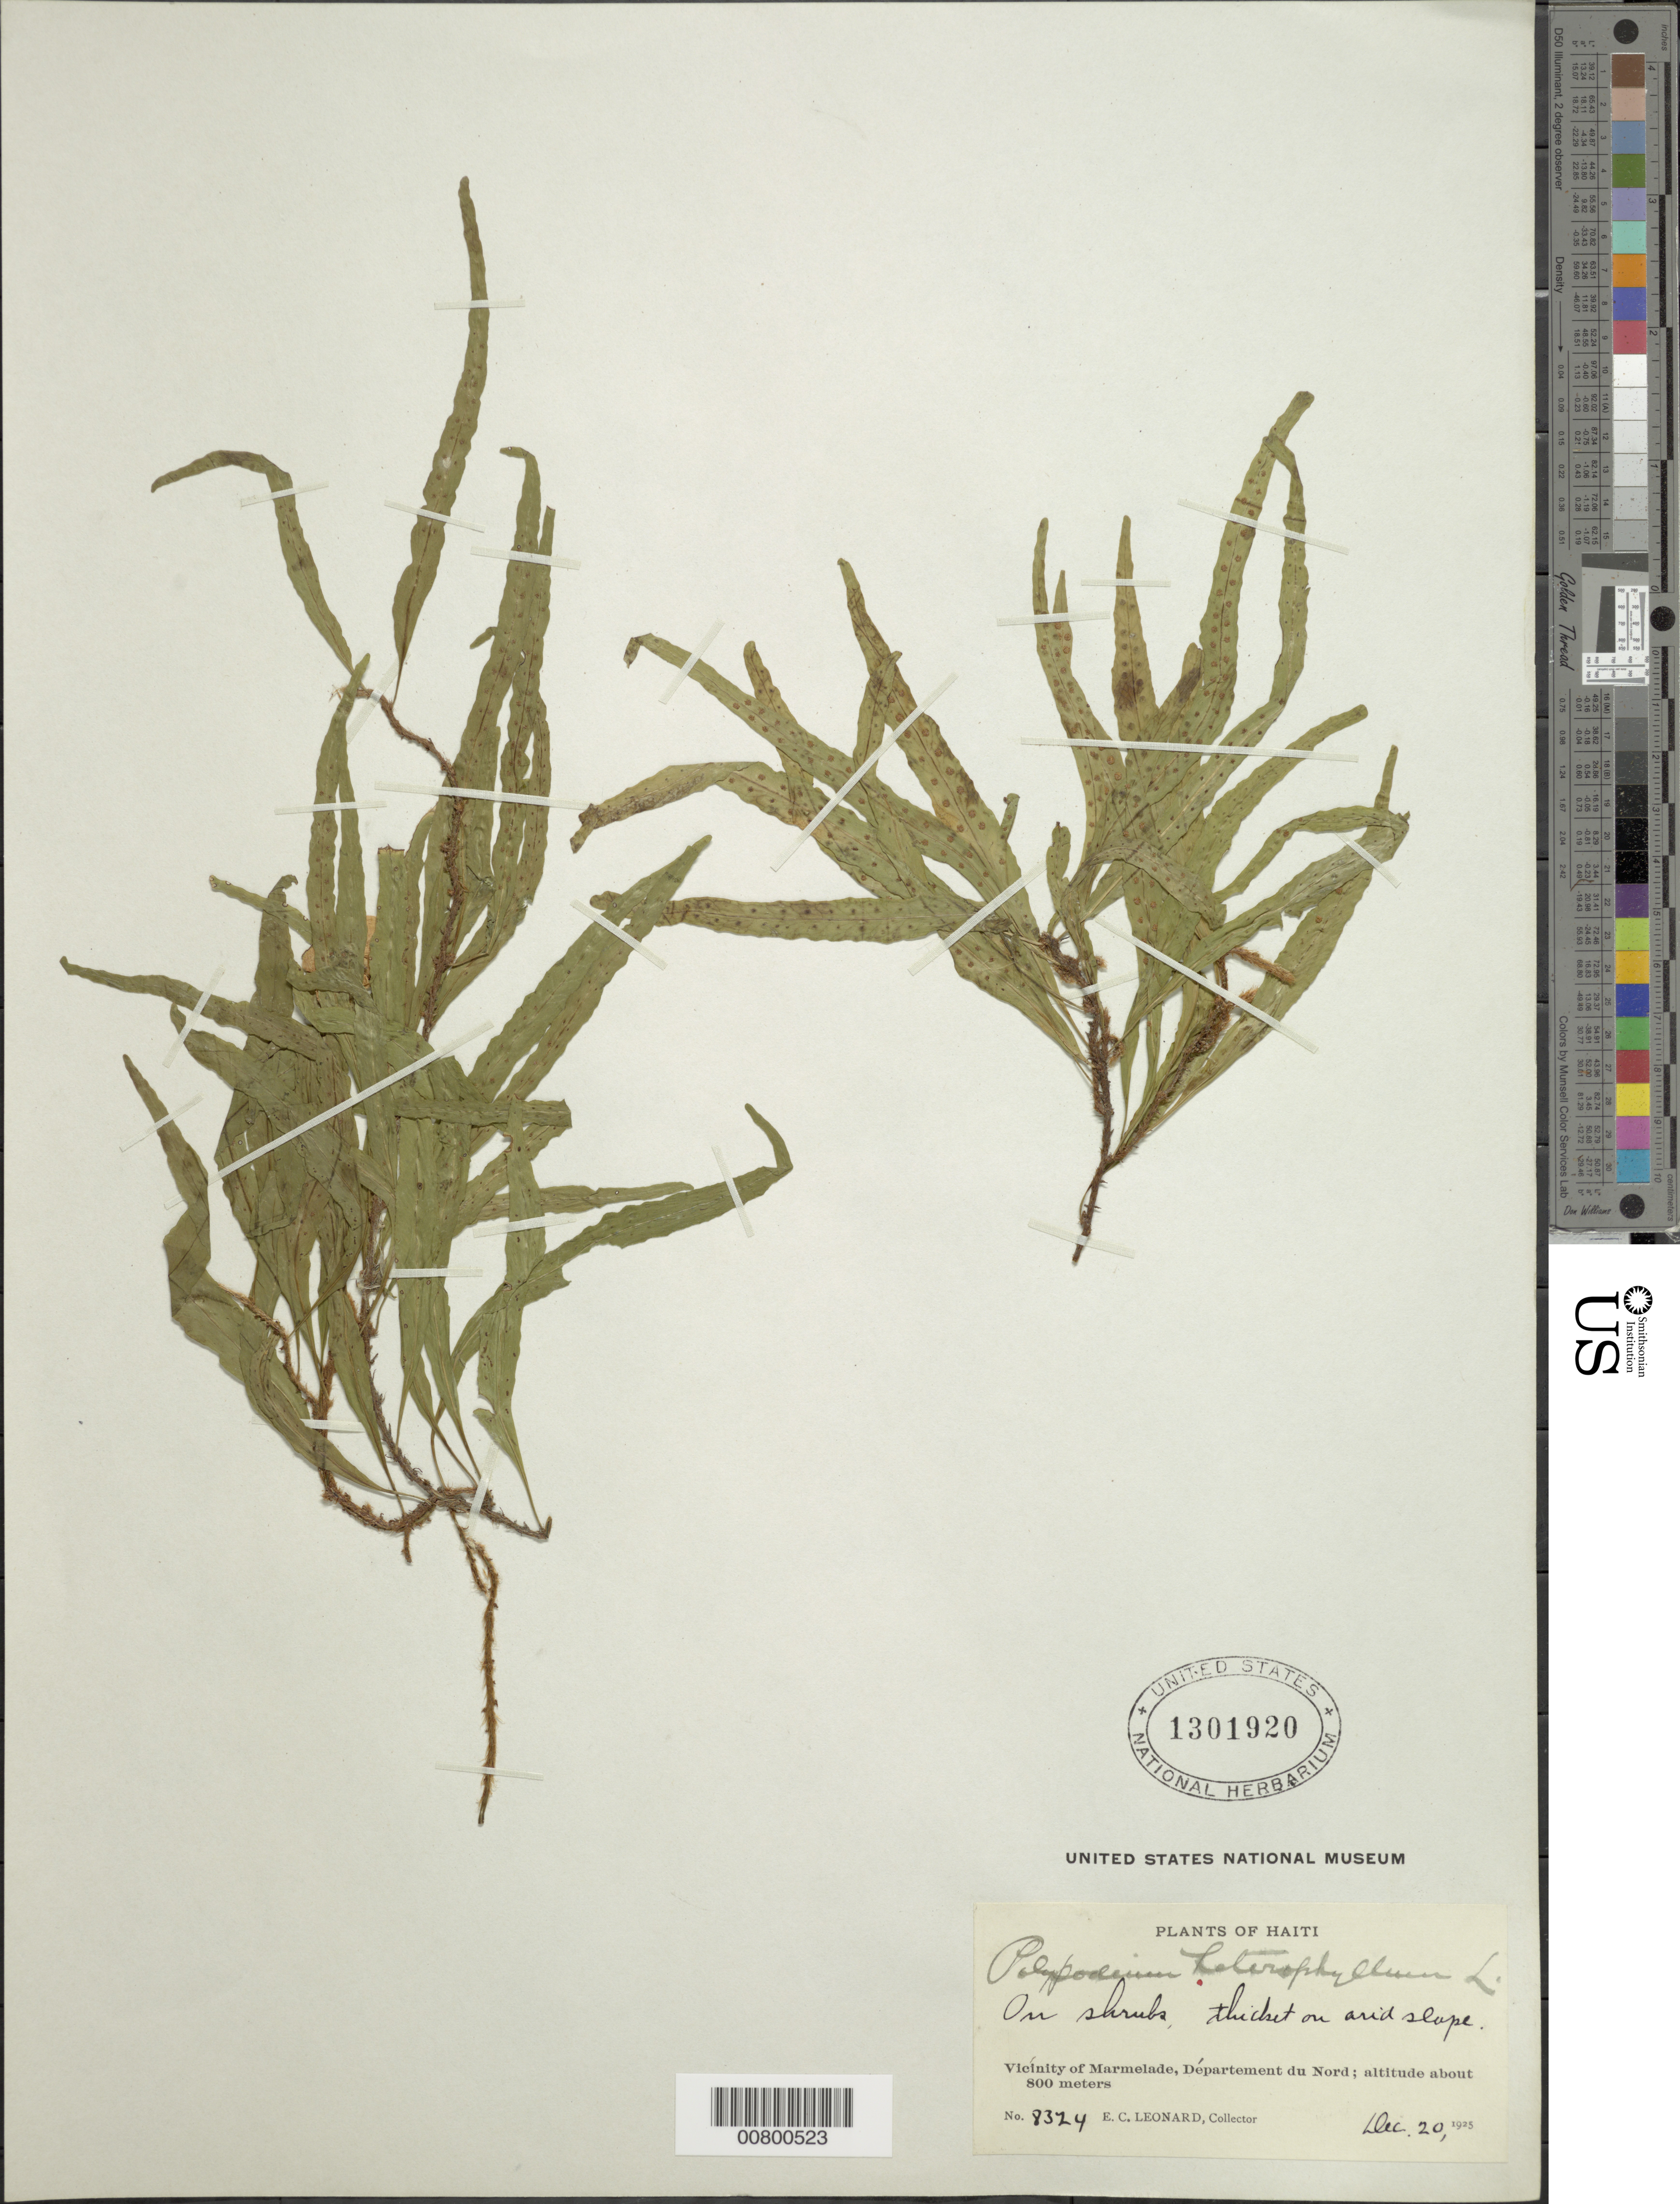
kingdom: Plantae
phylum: Tracheophyta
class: Polypodiopsida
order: Polypodiales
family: Polypodiaceae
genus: Microgramma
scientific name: Microgramma heterophylla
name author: (L.) Wherry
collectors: E. C. Leonard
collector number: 8324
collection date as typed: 20 Dec 1925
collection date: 1925-12-20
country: Haiti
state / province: Nord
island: Hispaniola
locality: Marmelade vicinity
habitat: Thicket on arid slope, on shrubs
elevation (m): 800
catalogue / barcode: US 1301920